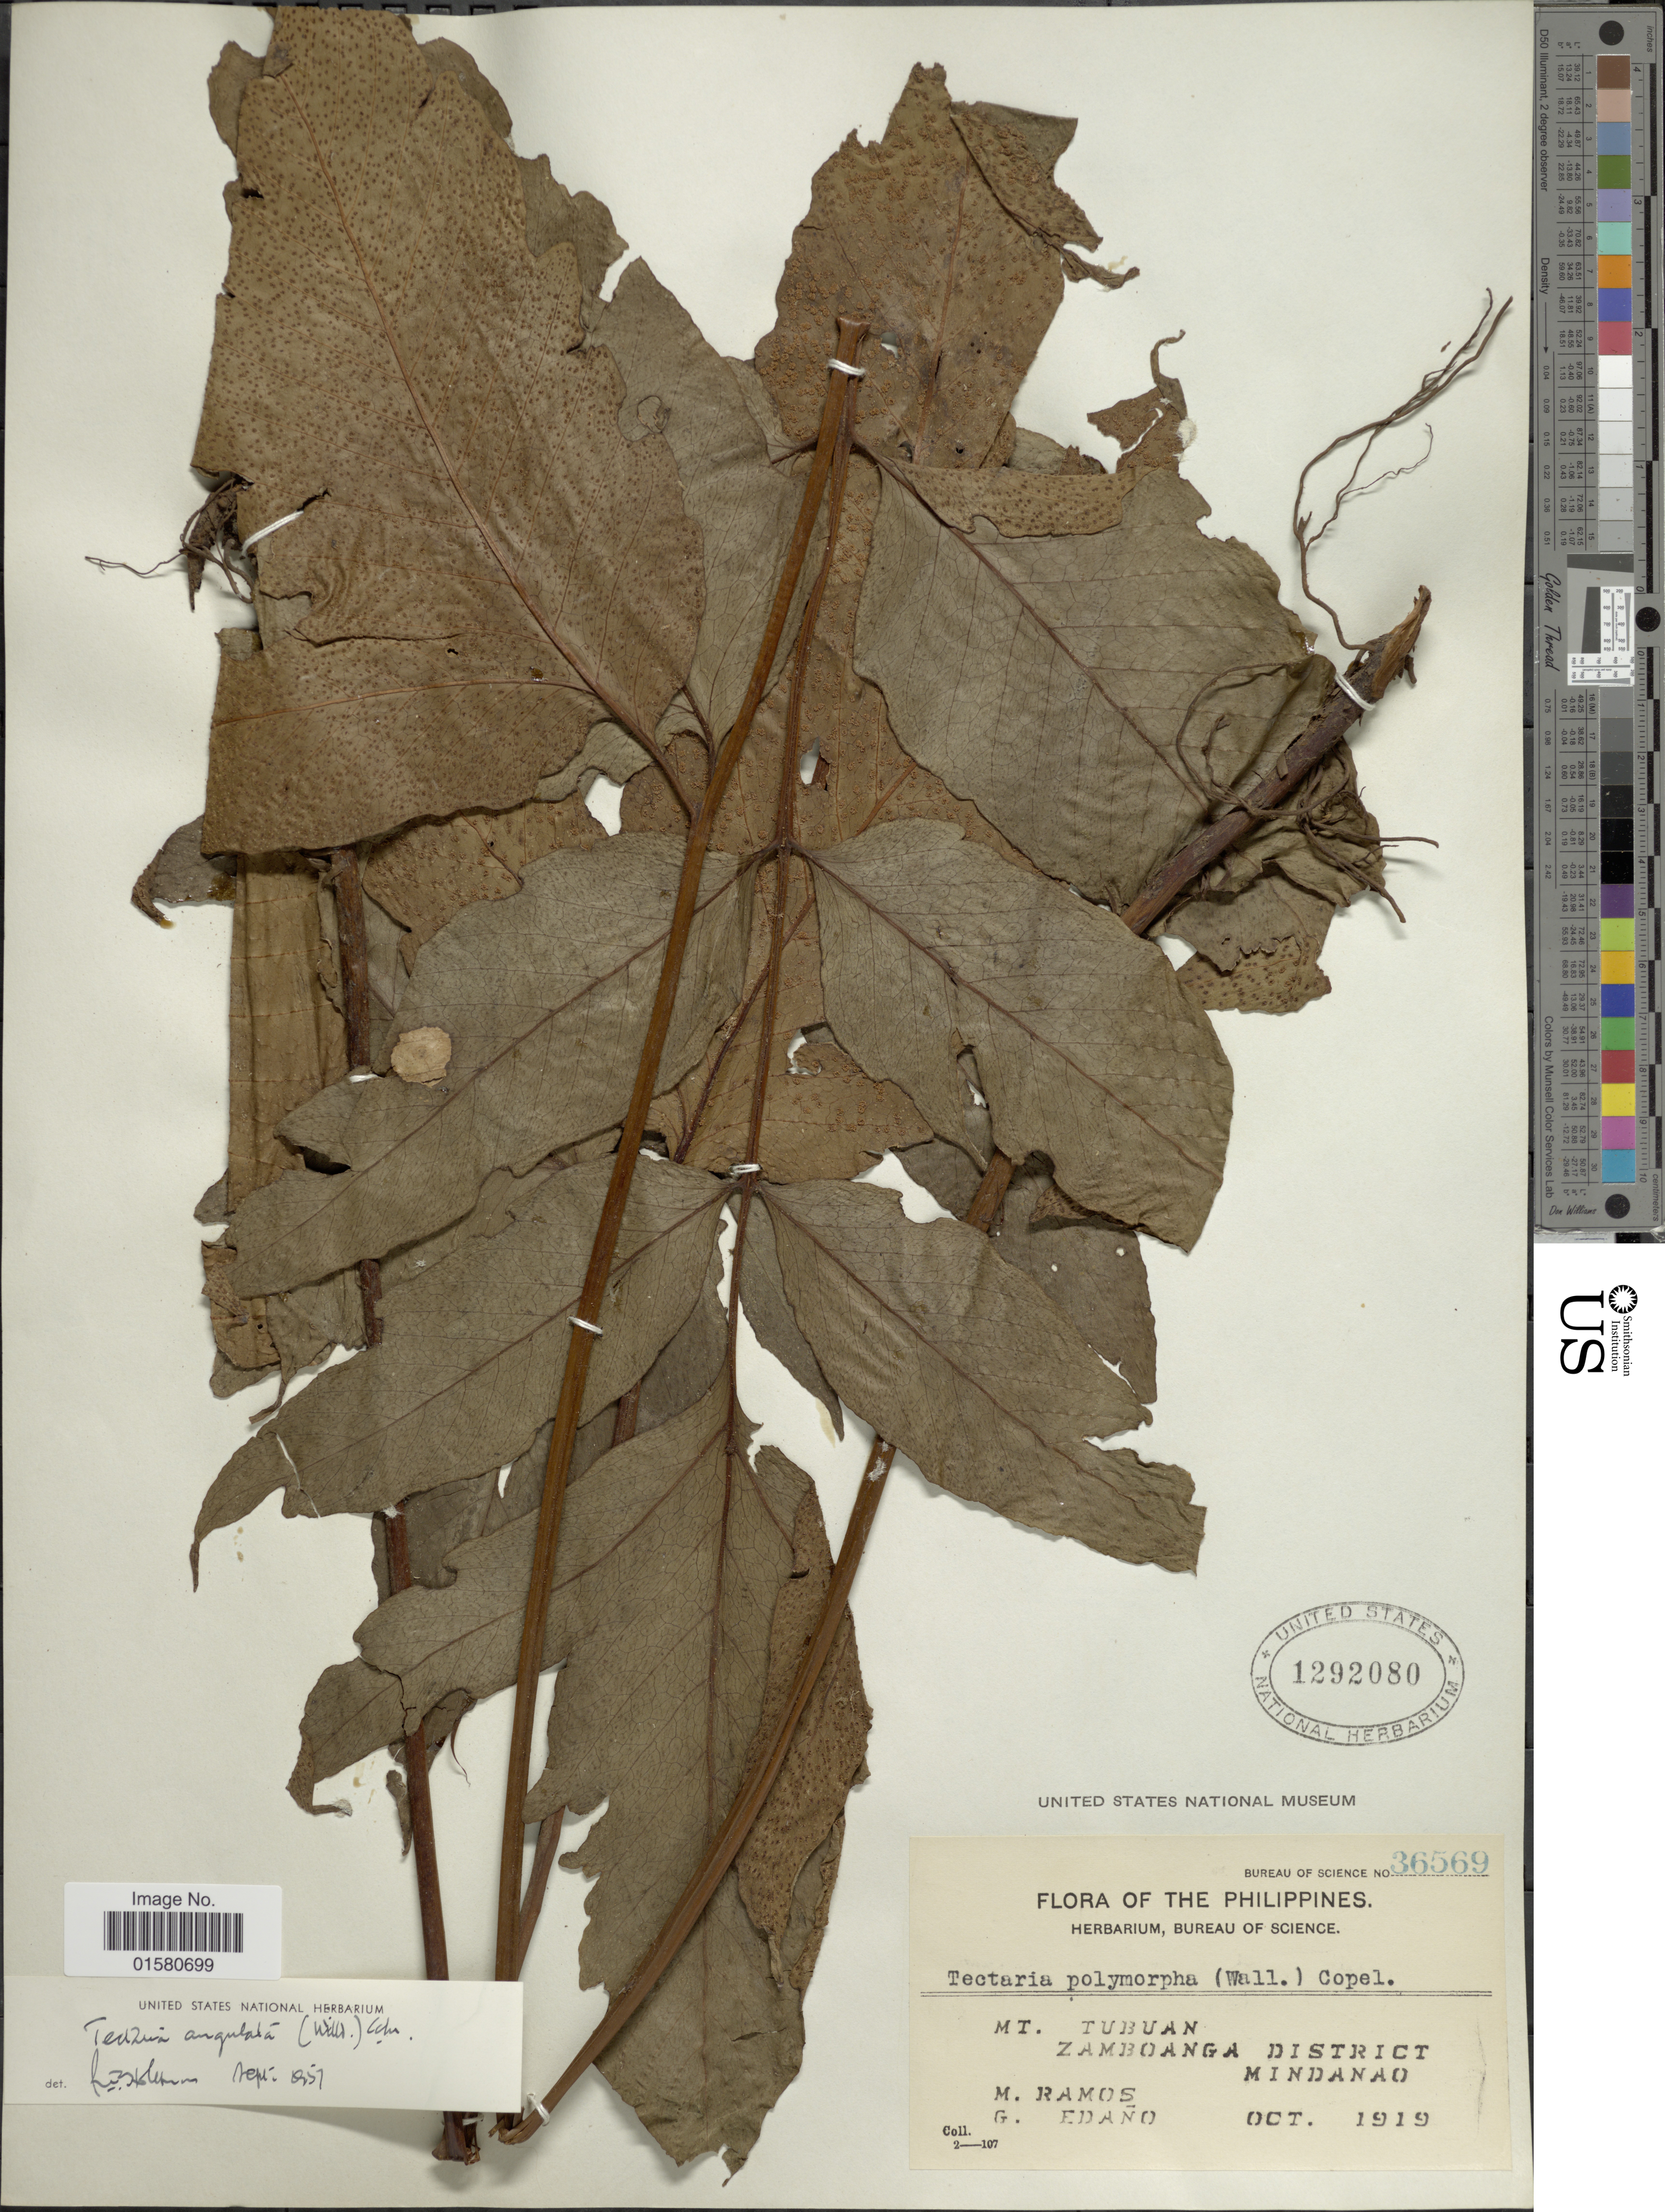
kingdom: Plantae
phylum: Tracheophyta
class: Polypodiopsida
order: Polypodiales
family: Tectariaceae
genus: Tectaria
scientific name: Tectaria angulata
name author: (Willd.) Copel.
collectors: M. Ramos & G. Edaño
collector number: Bureau of Science 36569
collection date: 1919-10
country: Philippines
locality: Mt. Tubuan. Zamboanga District Mindanao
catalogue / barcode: US 1292080